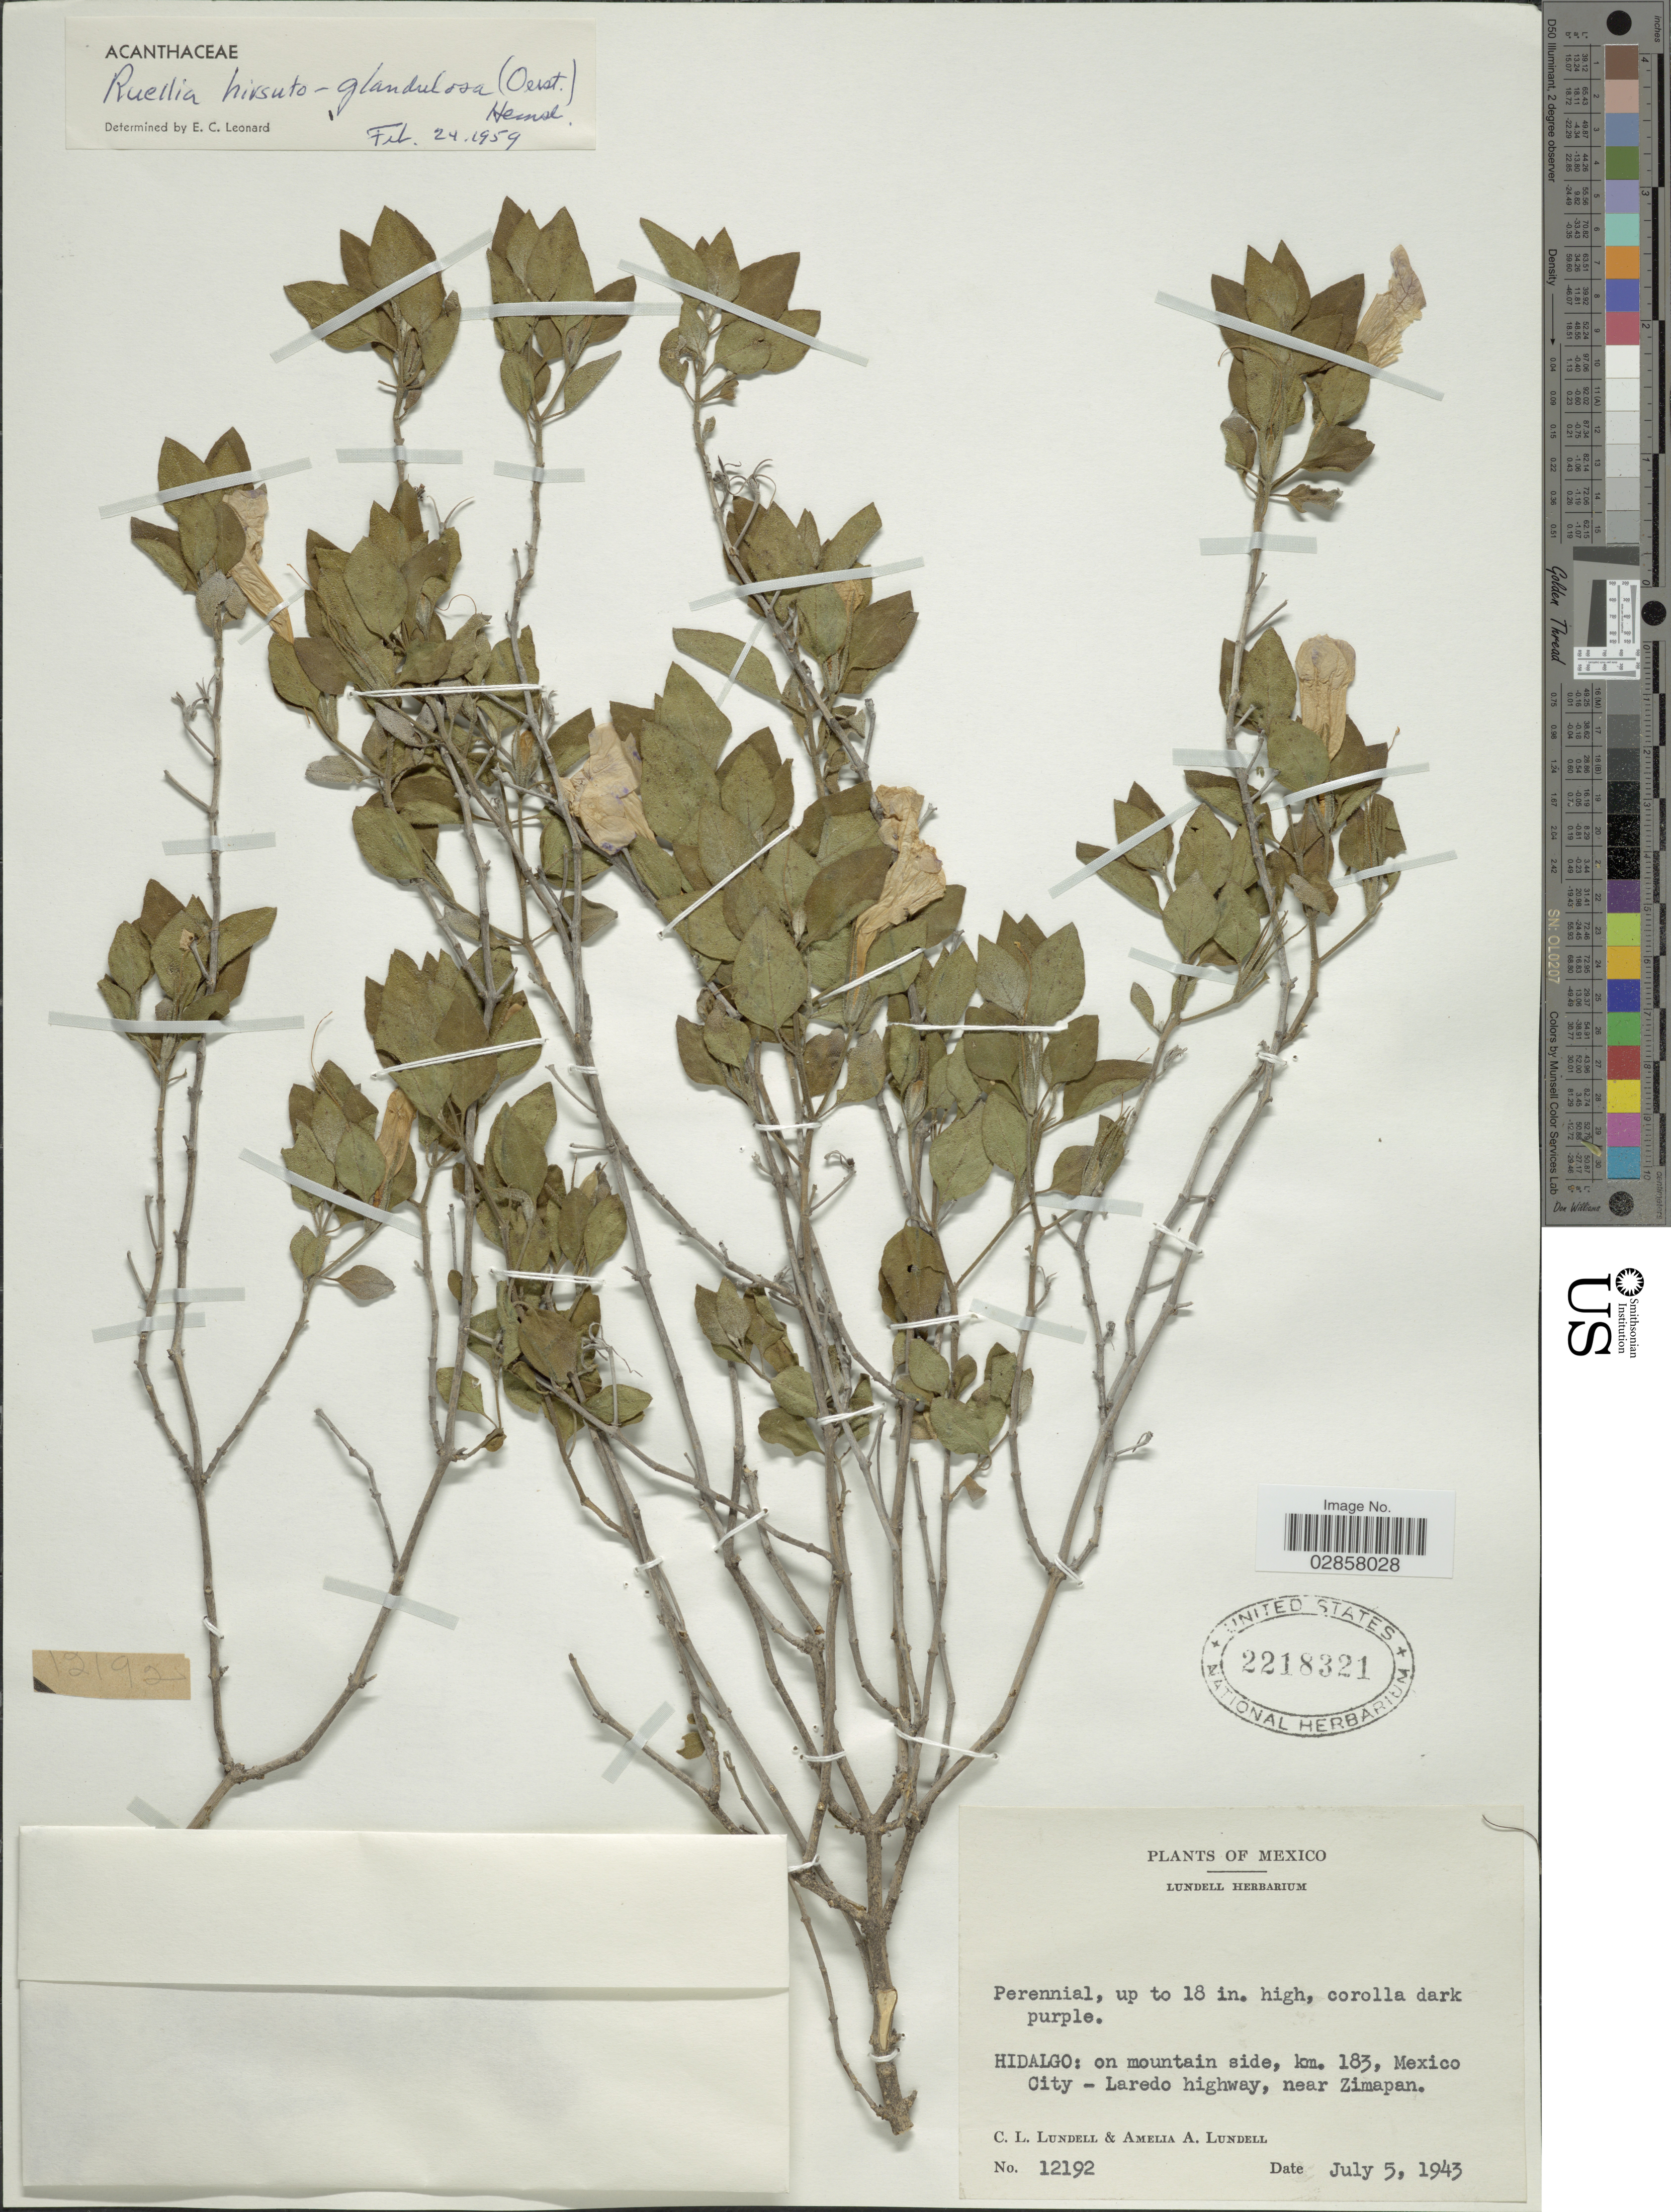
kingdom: Plantae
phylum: Tracheophyta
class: Magnoliopsida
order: Lamiales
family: Acanthaceae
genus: Ruellia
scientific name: Ruellia rosea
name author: (Nees) Hemsl.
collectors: C. L. Lundell & A. A. Lundell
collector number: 12192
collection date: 1943-07-05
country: Mexico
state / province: Hidalgo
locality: On mountain side, km. 183, Mexico City - Laredo highway, near Zimapan.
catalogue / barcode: US 2218321